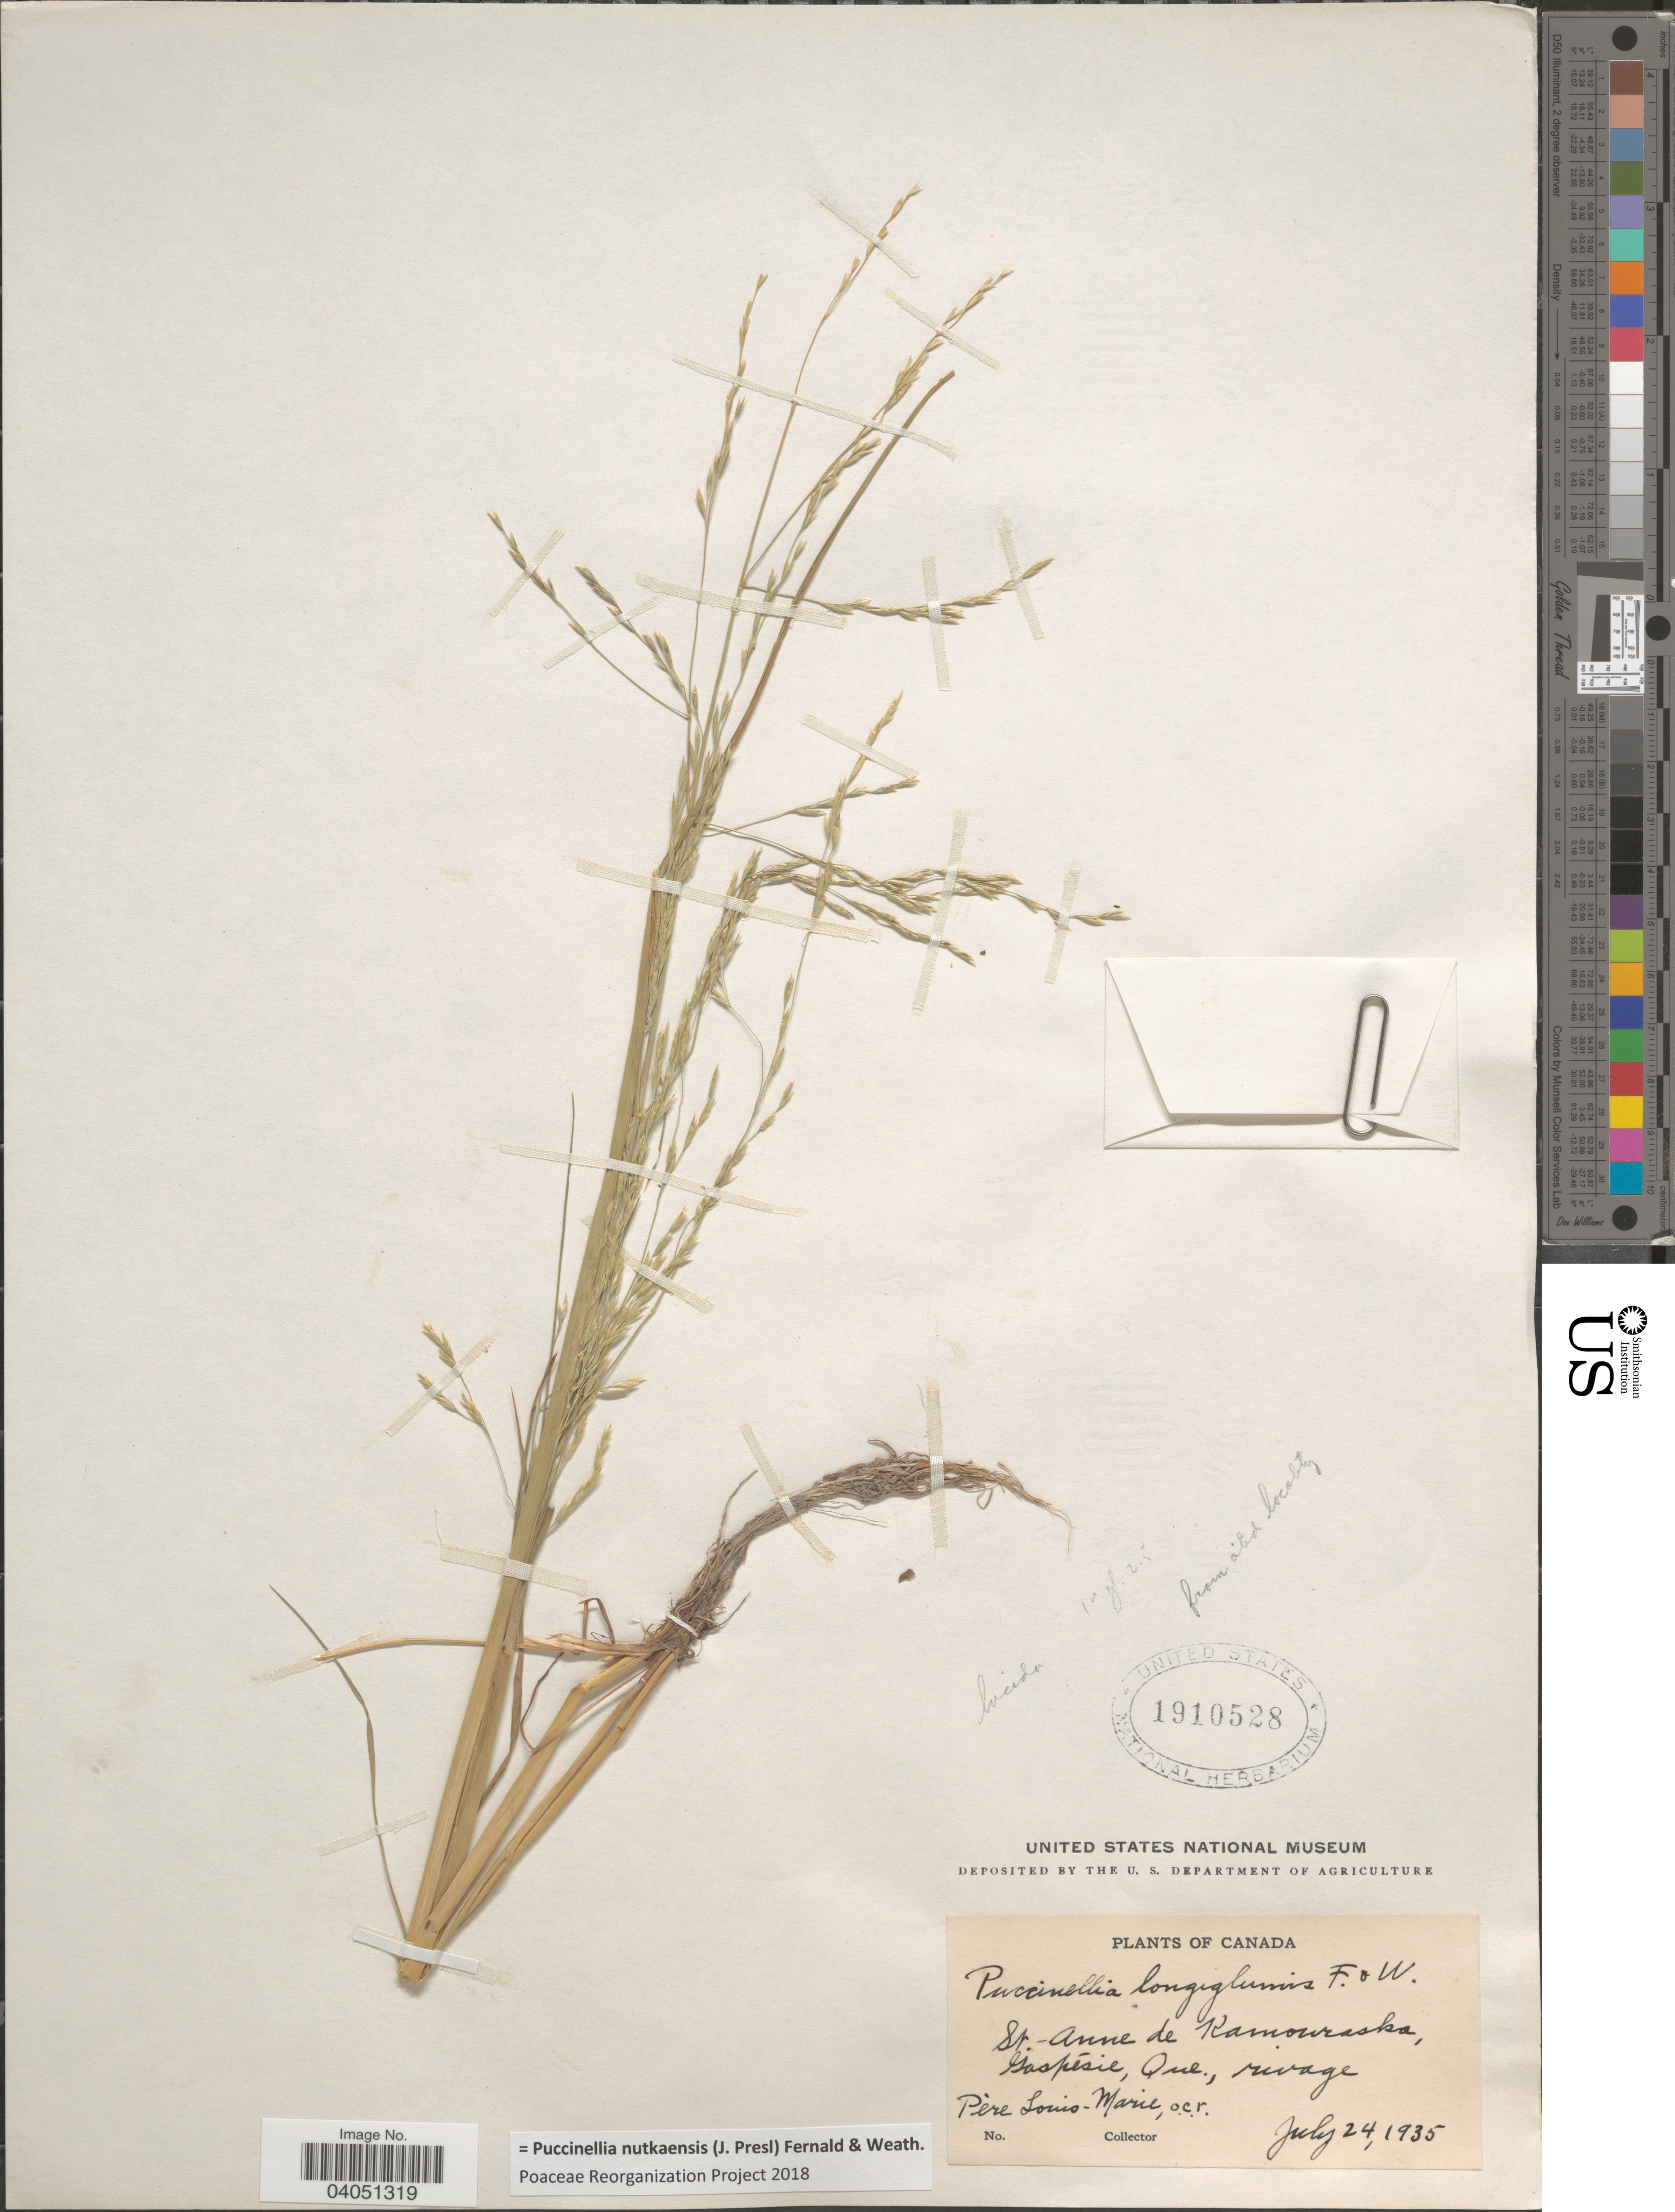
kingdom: Plantae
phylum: Tracheophyta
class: Liliopsida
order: Poales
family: Poaceae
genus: Puccinellia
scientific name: Puccinellia nutkaensis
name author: (J. Presl) Fernald & Weath.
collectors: L.-M. LaLonde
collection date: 1935-07-24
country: Canada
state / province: Quebec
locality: St.-Anne de Kamouraska, Gaspésie, rivage.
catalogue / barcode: US 1910528